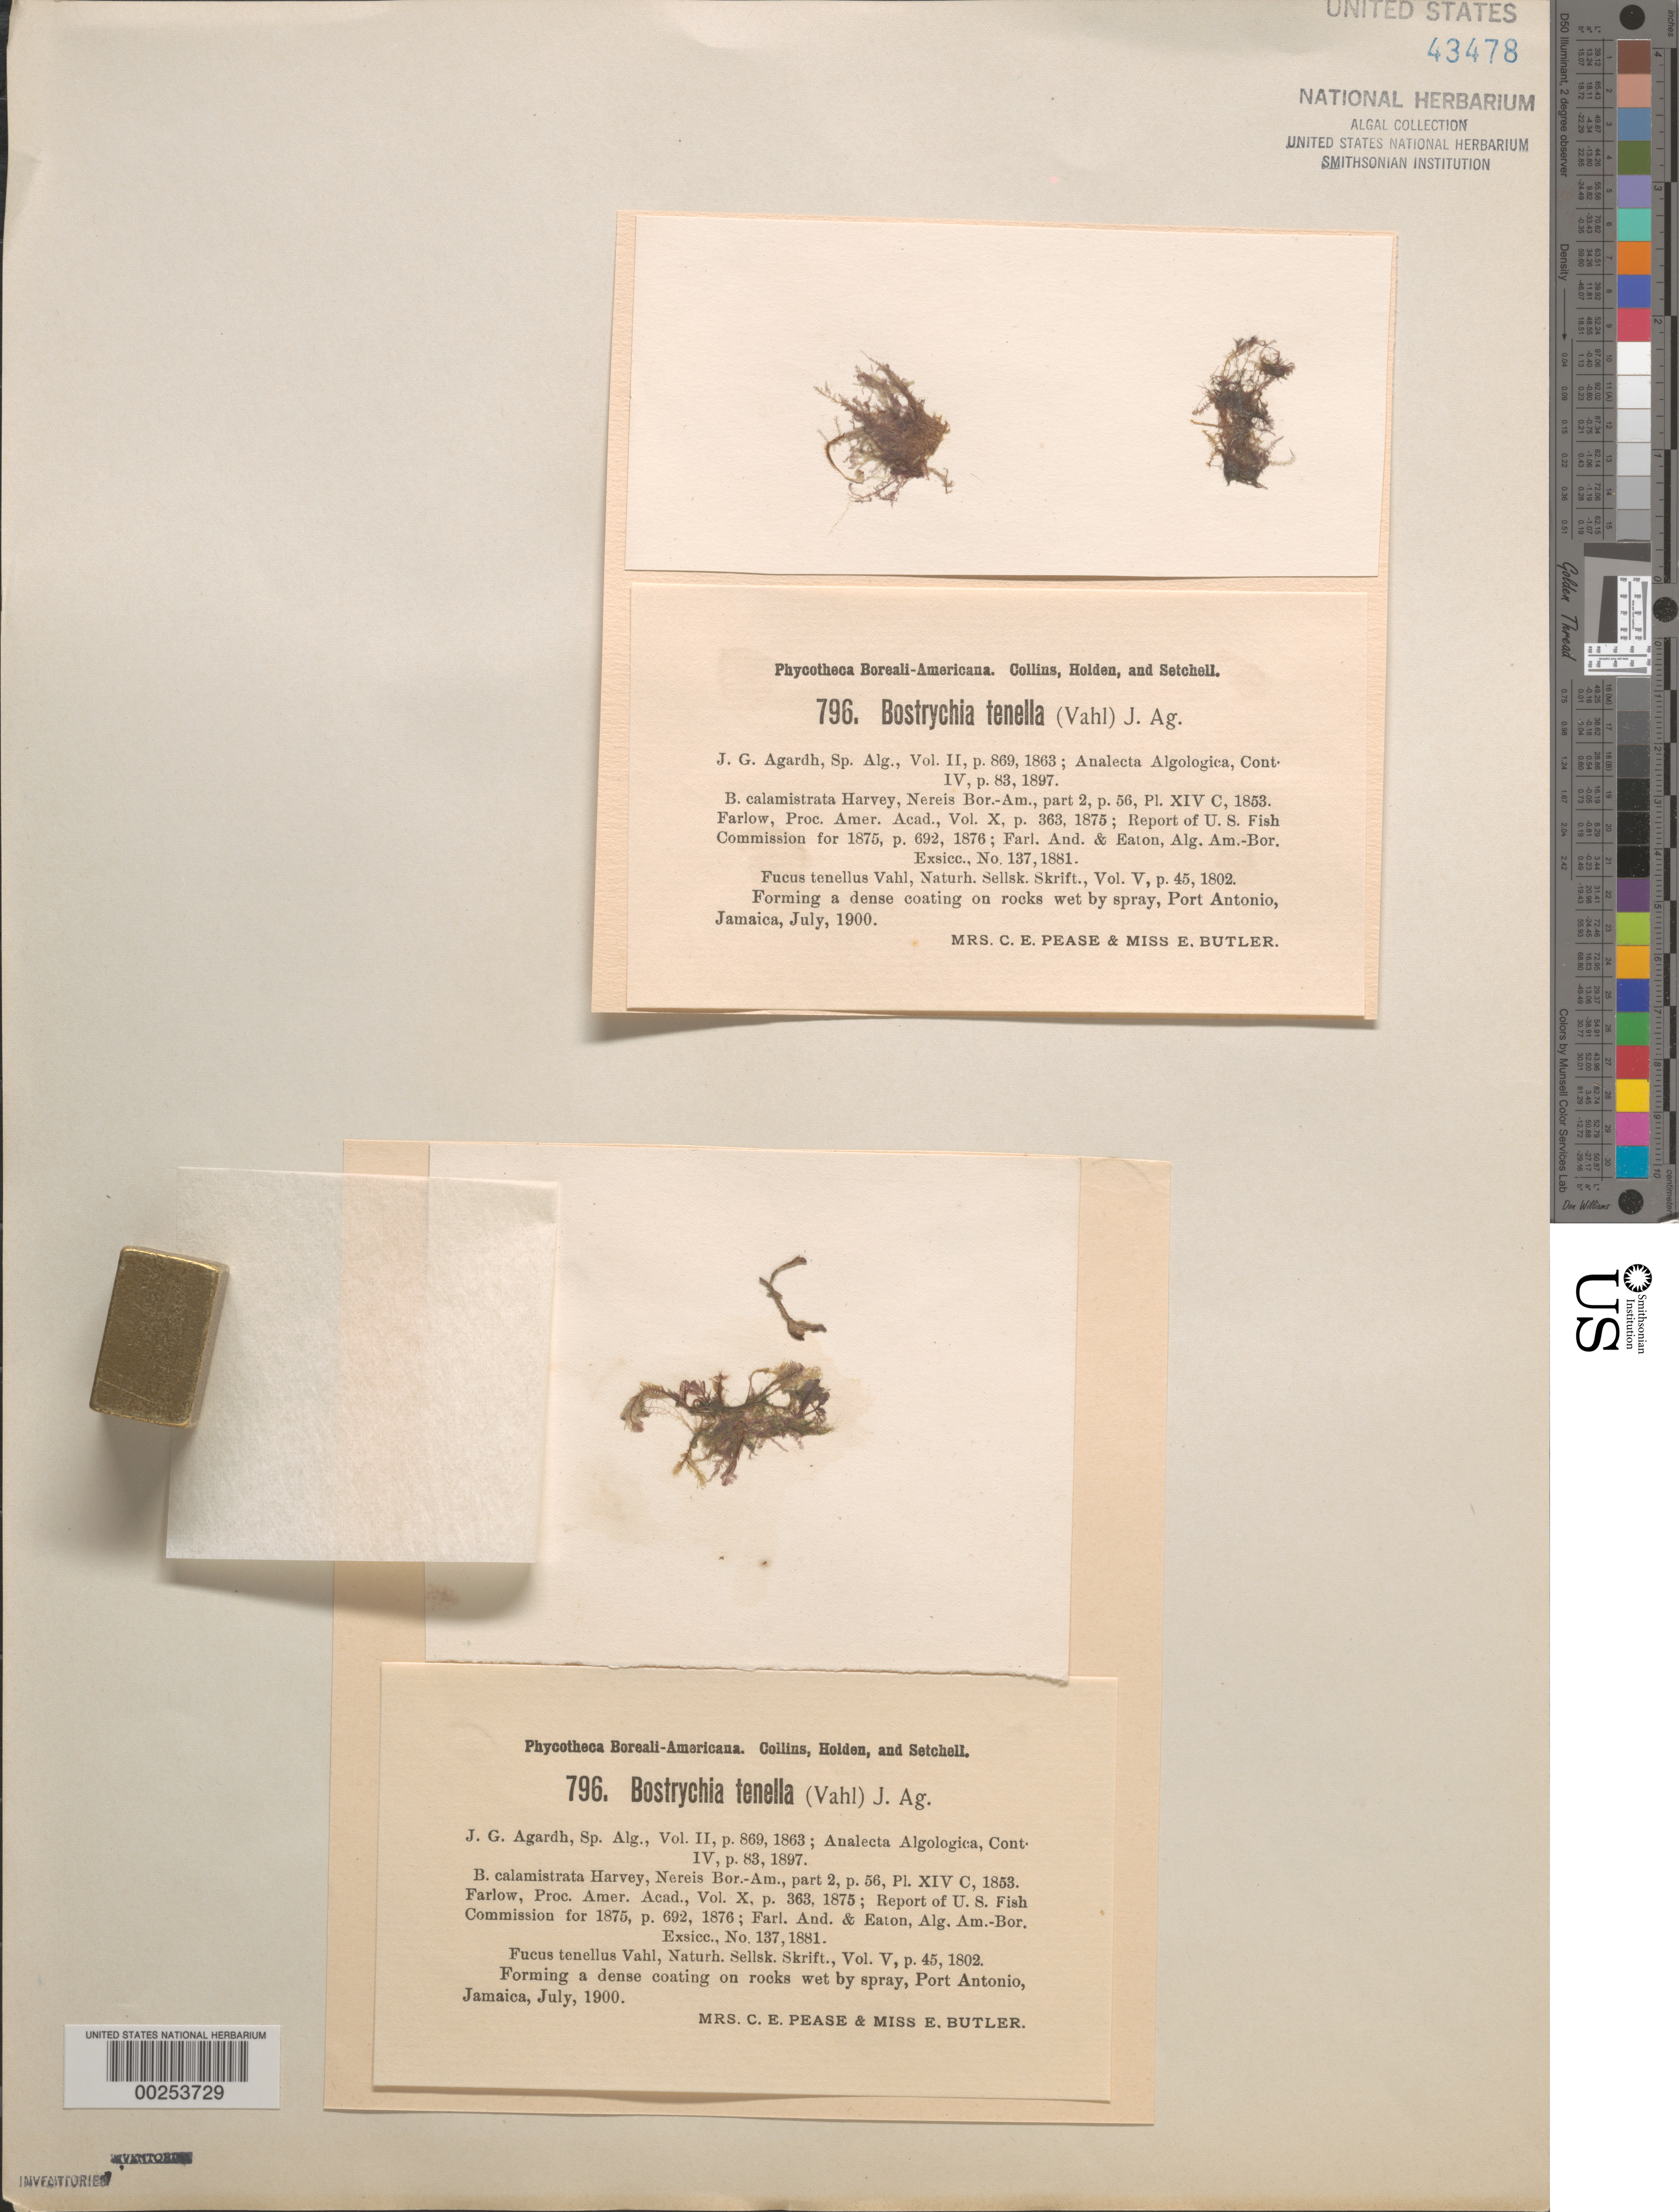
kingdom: Plantae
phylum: Rhodophyta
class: Florideophyceae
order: Ceramiales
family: Rhodomelaceae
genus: Bostrychia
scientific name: Bostrychia tenella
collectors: C. Pease & E. Butler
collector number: PB-A 796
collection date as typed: Jul 1900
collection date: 1900-07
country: Jamaica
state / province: Portland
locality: Port Antonio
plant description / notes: Collins, Holden & Setchell, Phycotheca Boreali-Americana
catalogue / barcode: US 43478